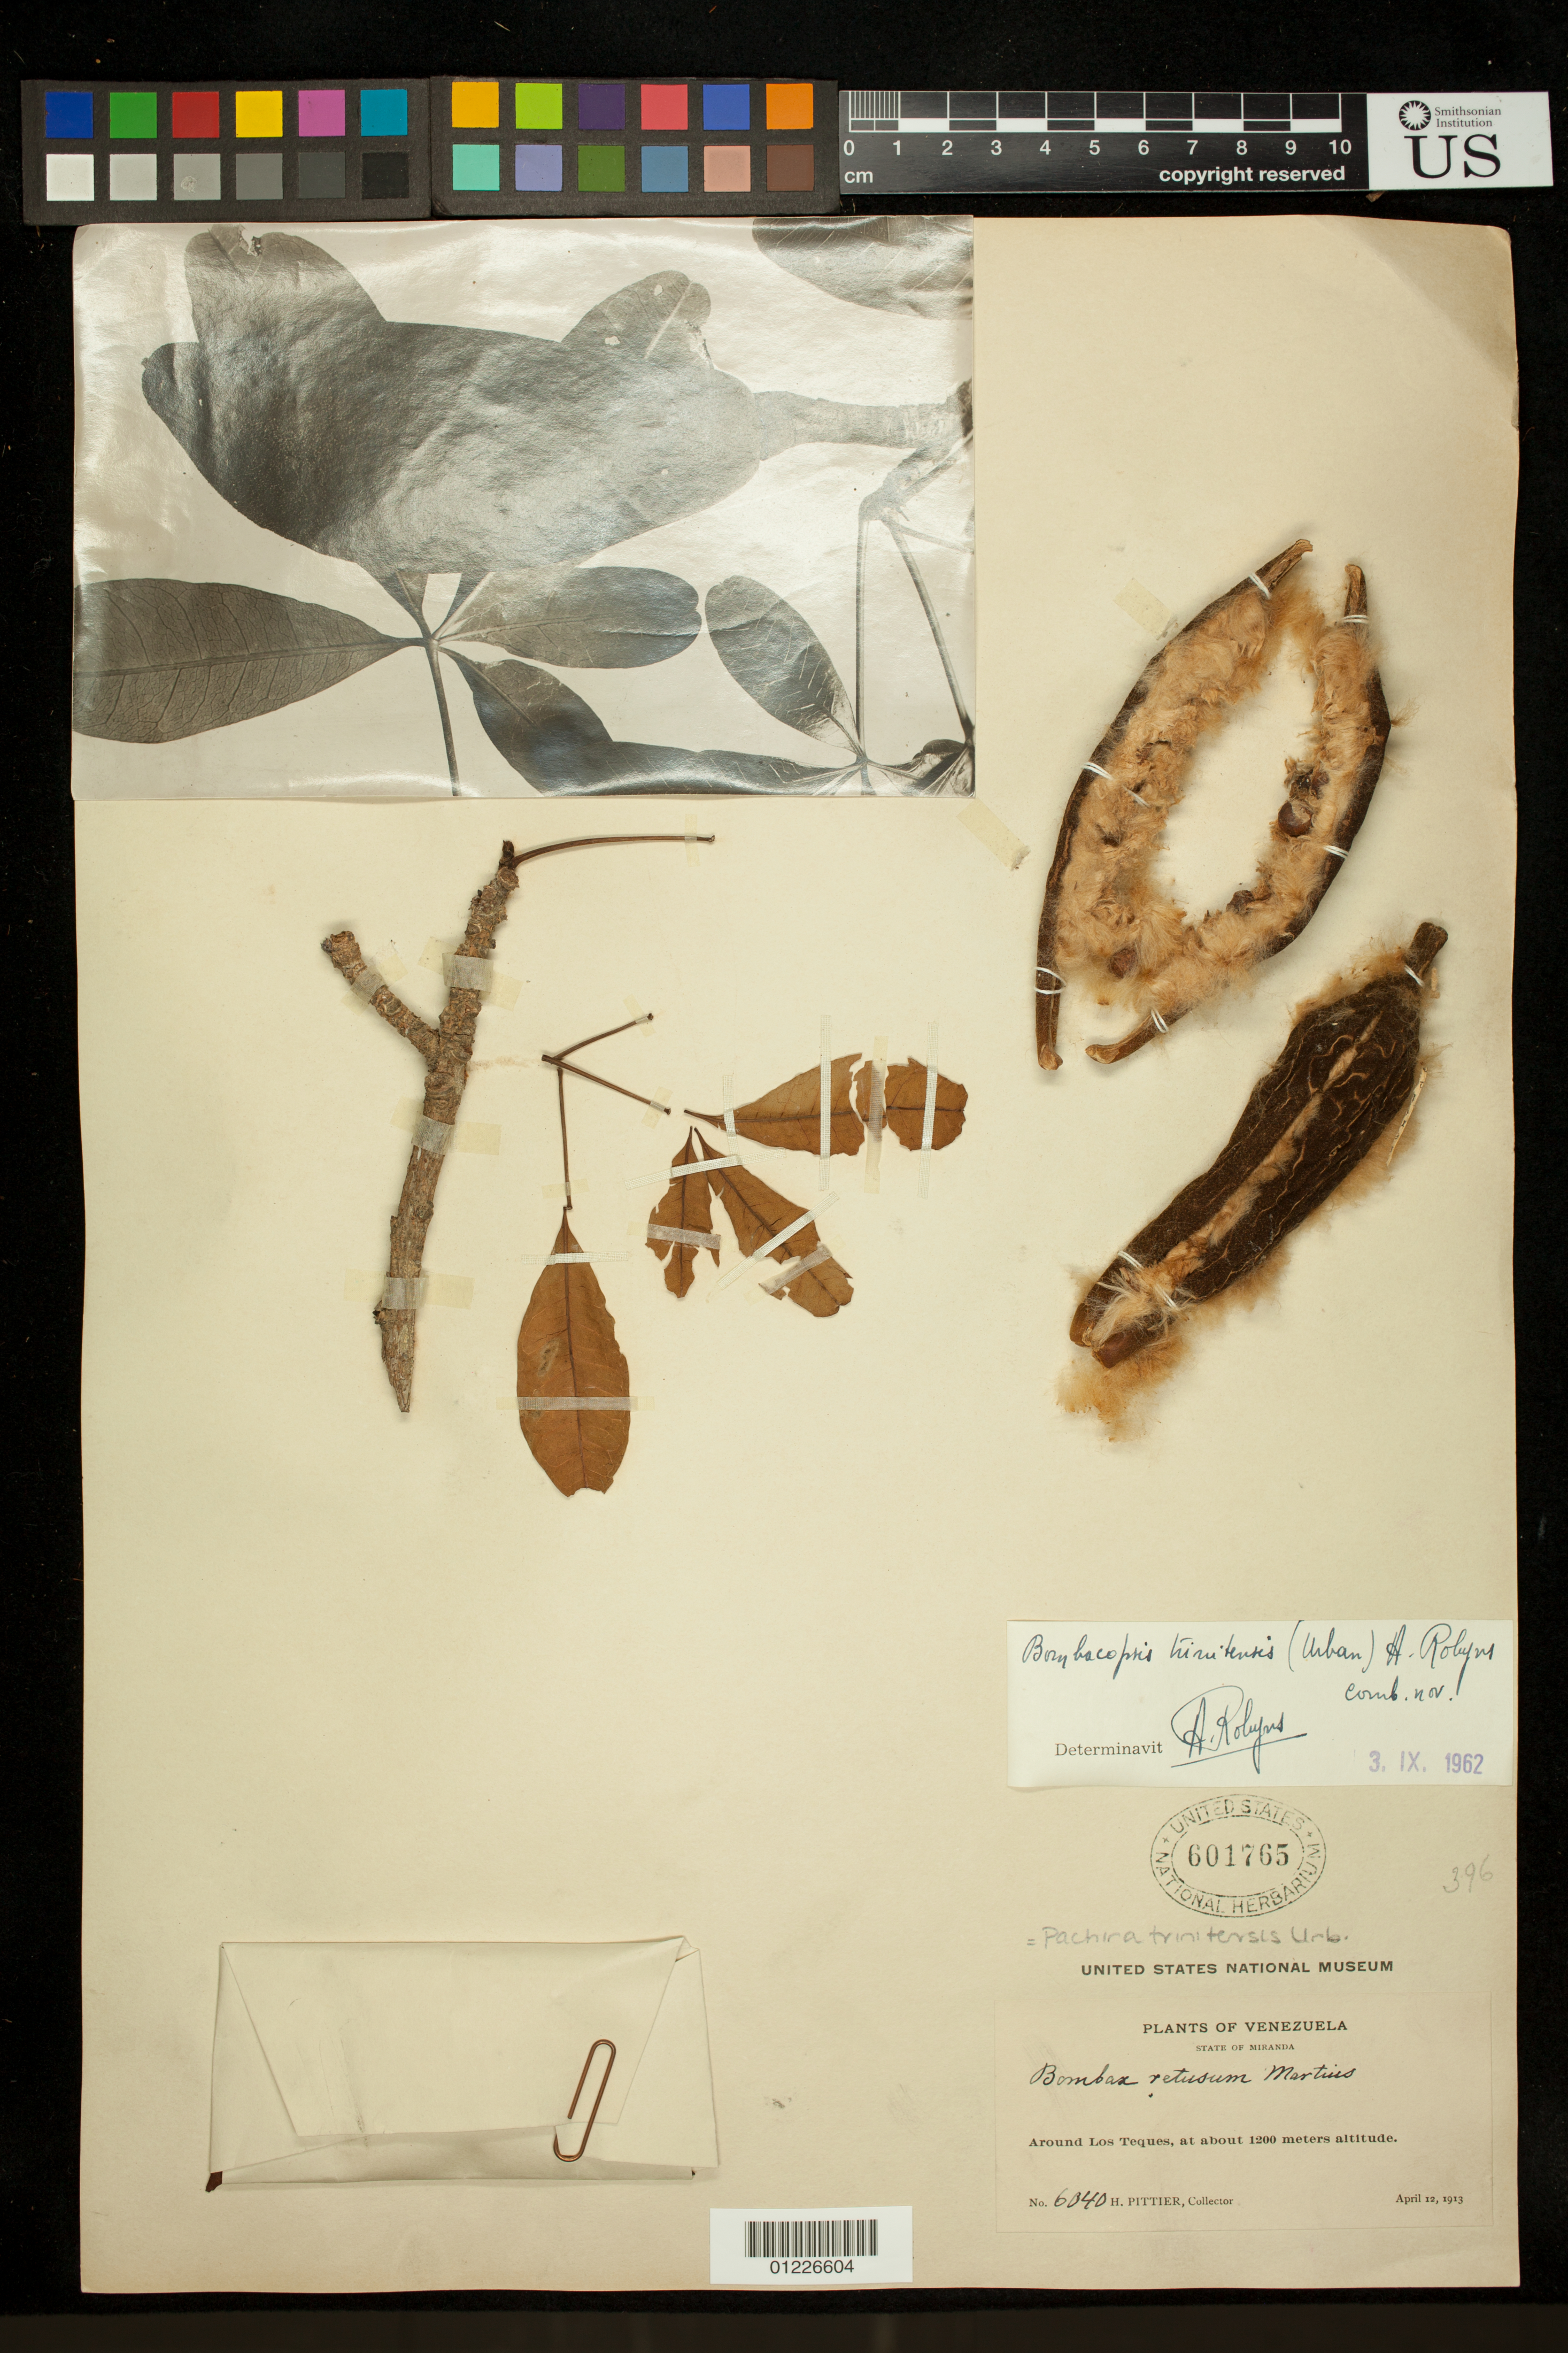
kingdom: Plantae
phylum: Tracheophyta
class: Magnoliopsida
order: Malvales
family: Malvaceae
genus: Pachira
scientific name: Pachira trinitensis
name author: Urb.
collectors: H. F. Pittier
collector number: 6040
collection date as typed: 4/12/1913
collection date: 1913-04-12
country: Venezuela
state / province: Miranda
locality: State of Miranda. Around Los Teques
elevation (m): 1200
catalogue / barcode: US 60175